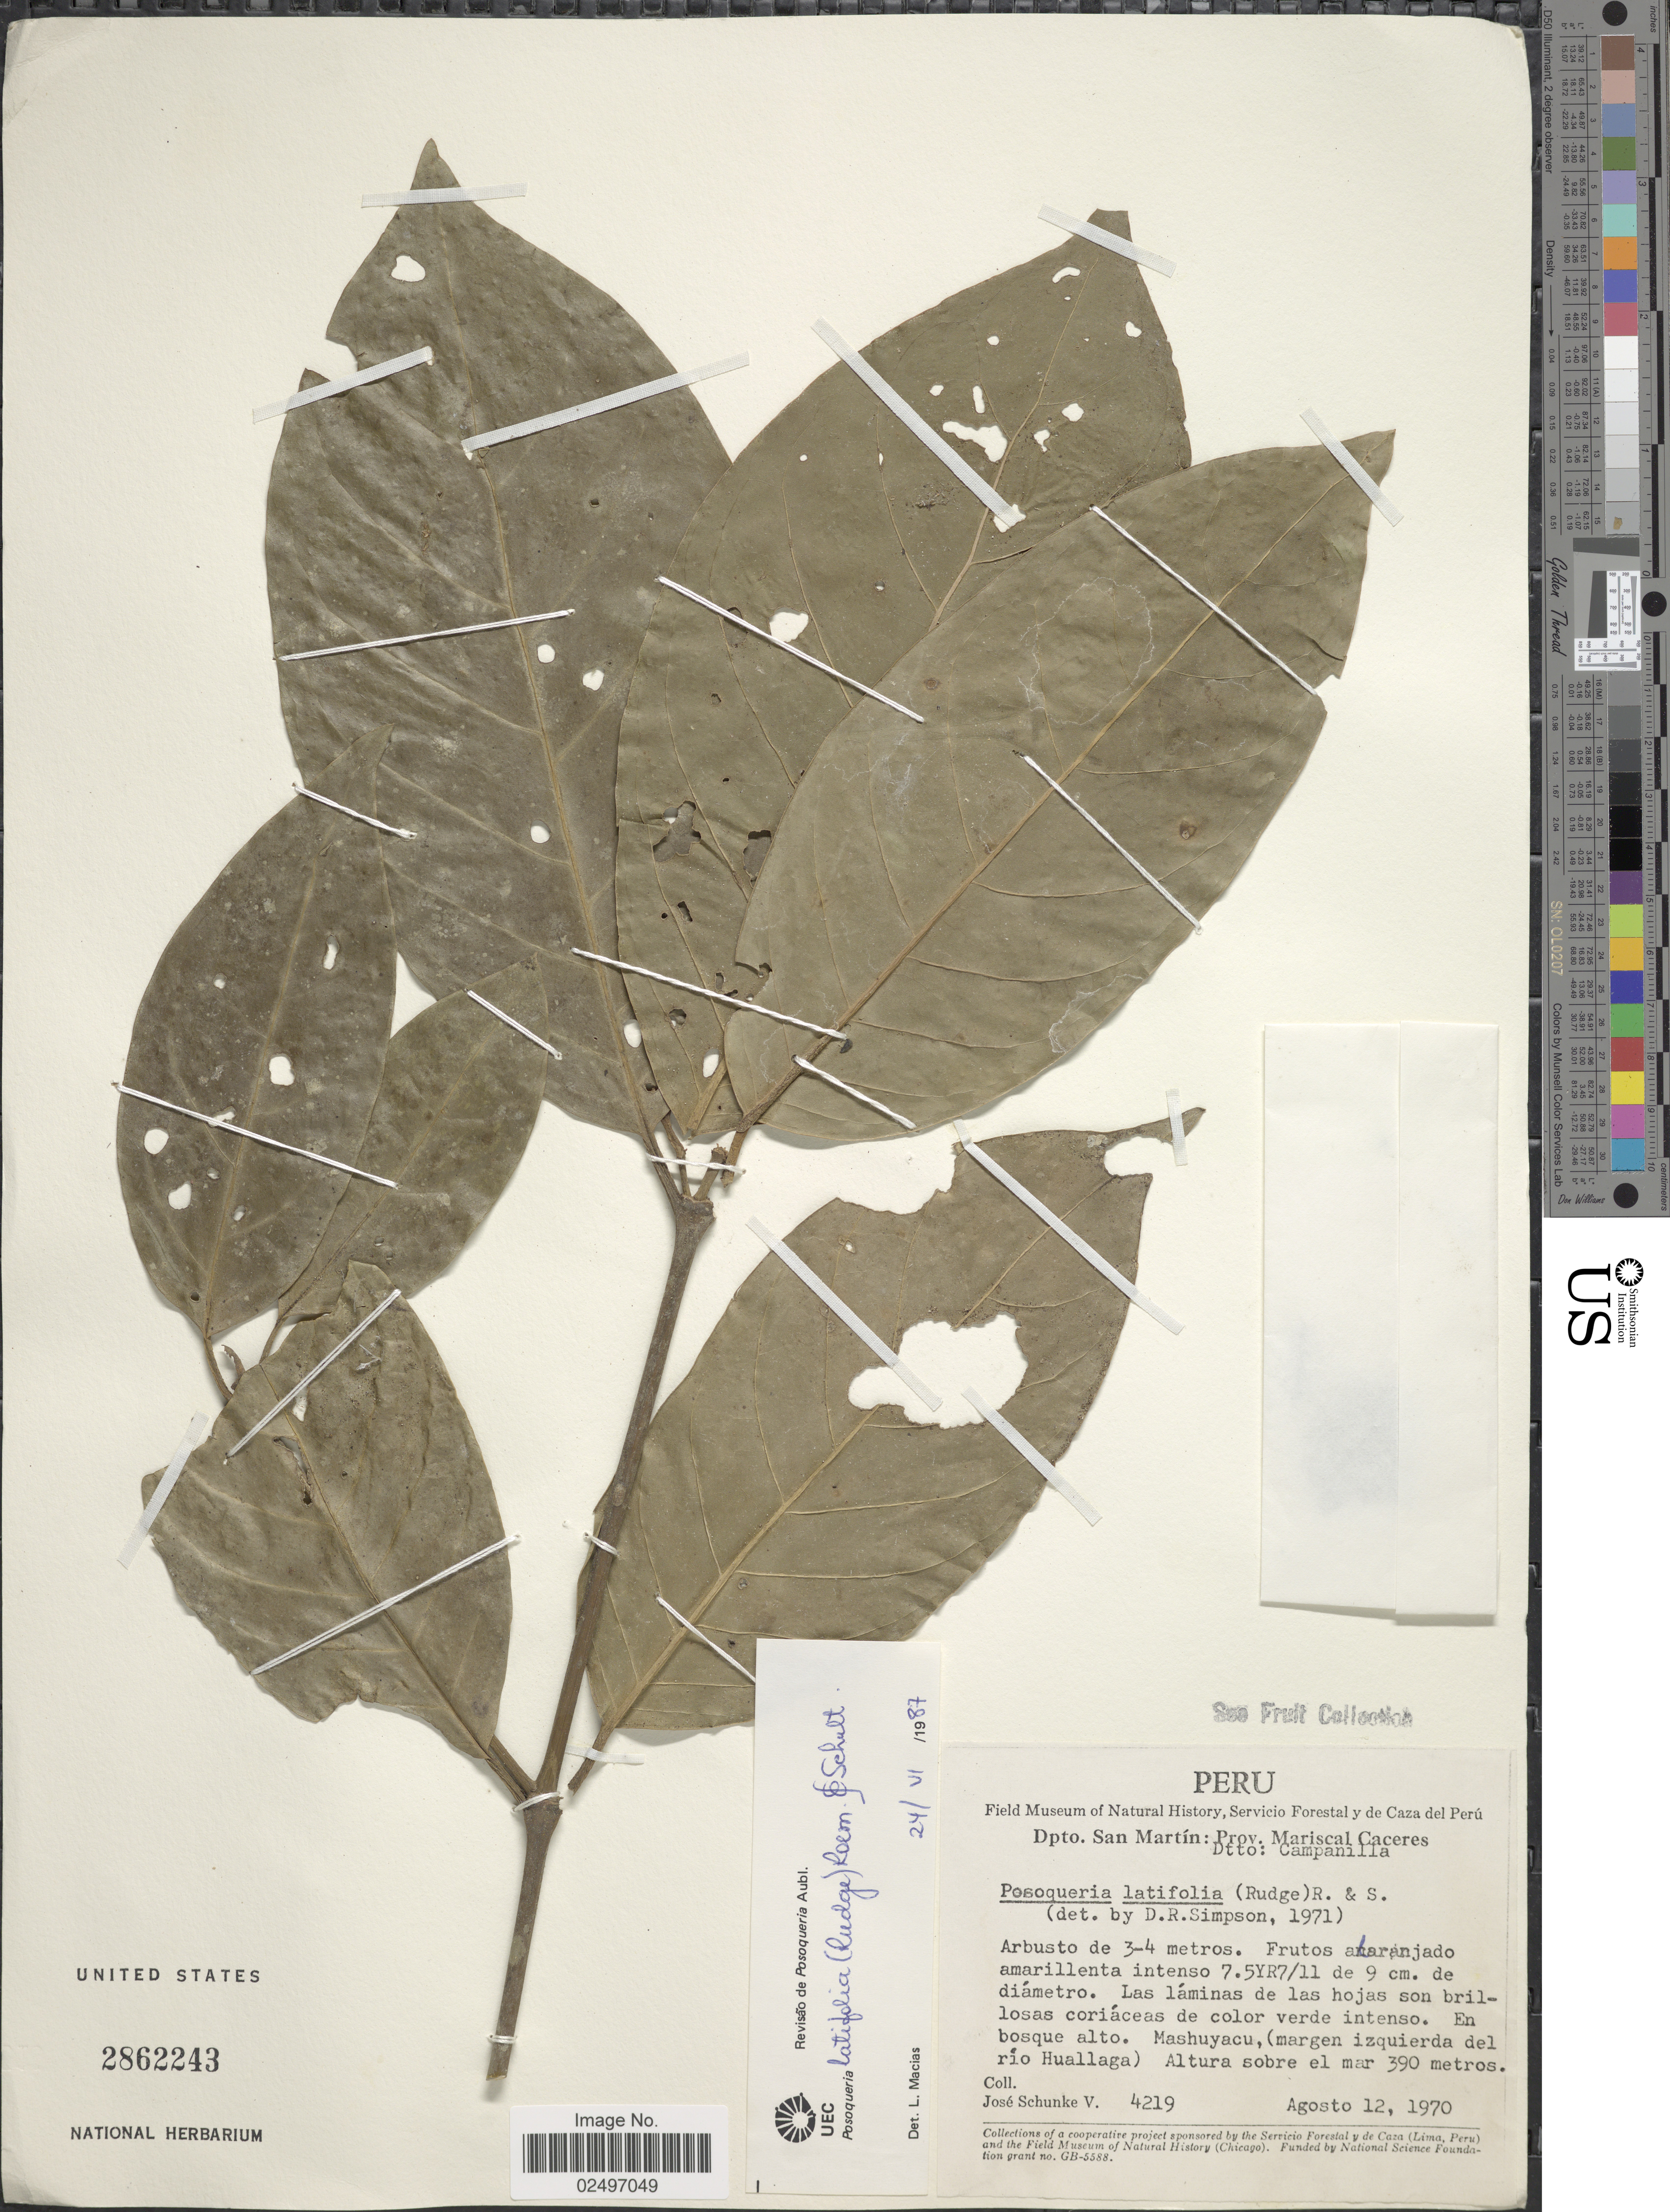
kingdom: Plantae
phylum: Tracheophyta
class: Magnoliopsida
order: Gentianales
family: Rubiaceae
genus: Posoqueria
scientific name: Posoqueria latifolia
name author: (Rudge) Roem. & Schult.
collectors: J. Schunke Vigo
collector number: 4219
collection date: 1970-08-12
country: Peru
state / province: San Martín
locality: Dpto San Martín: Prov. Mariscal Caceres, Dtto: Campanilla, En bosque alto. Mashuyacu, (margen izquierda del río Huallaga)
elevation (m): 390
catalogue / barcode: US 2862243